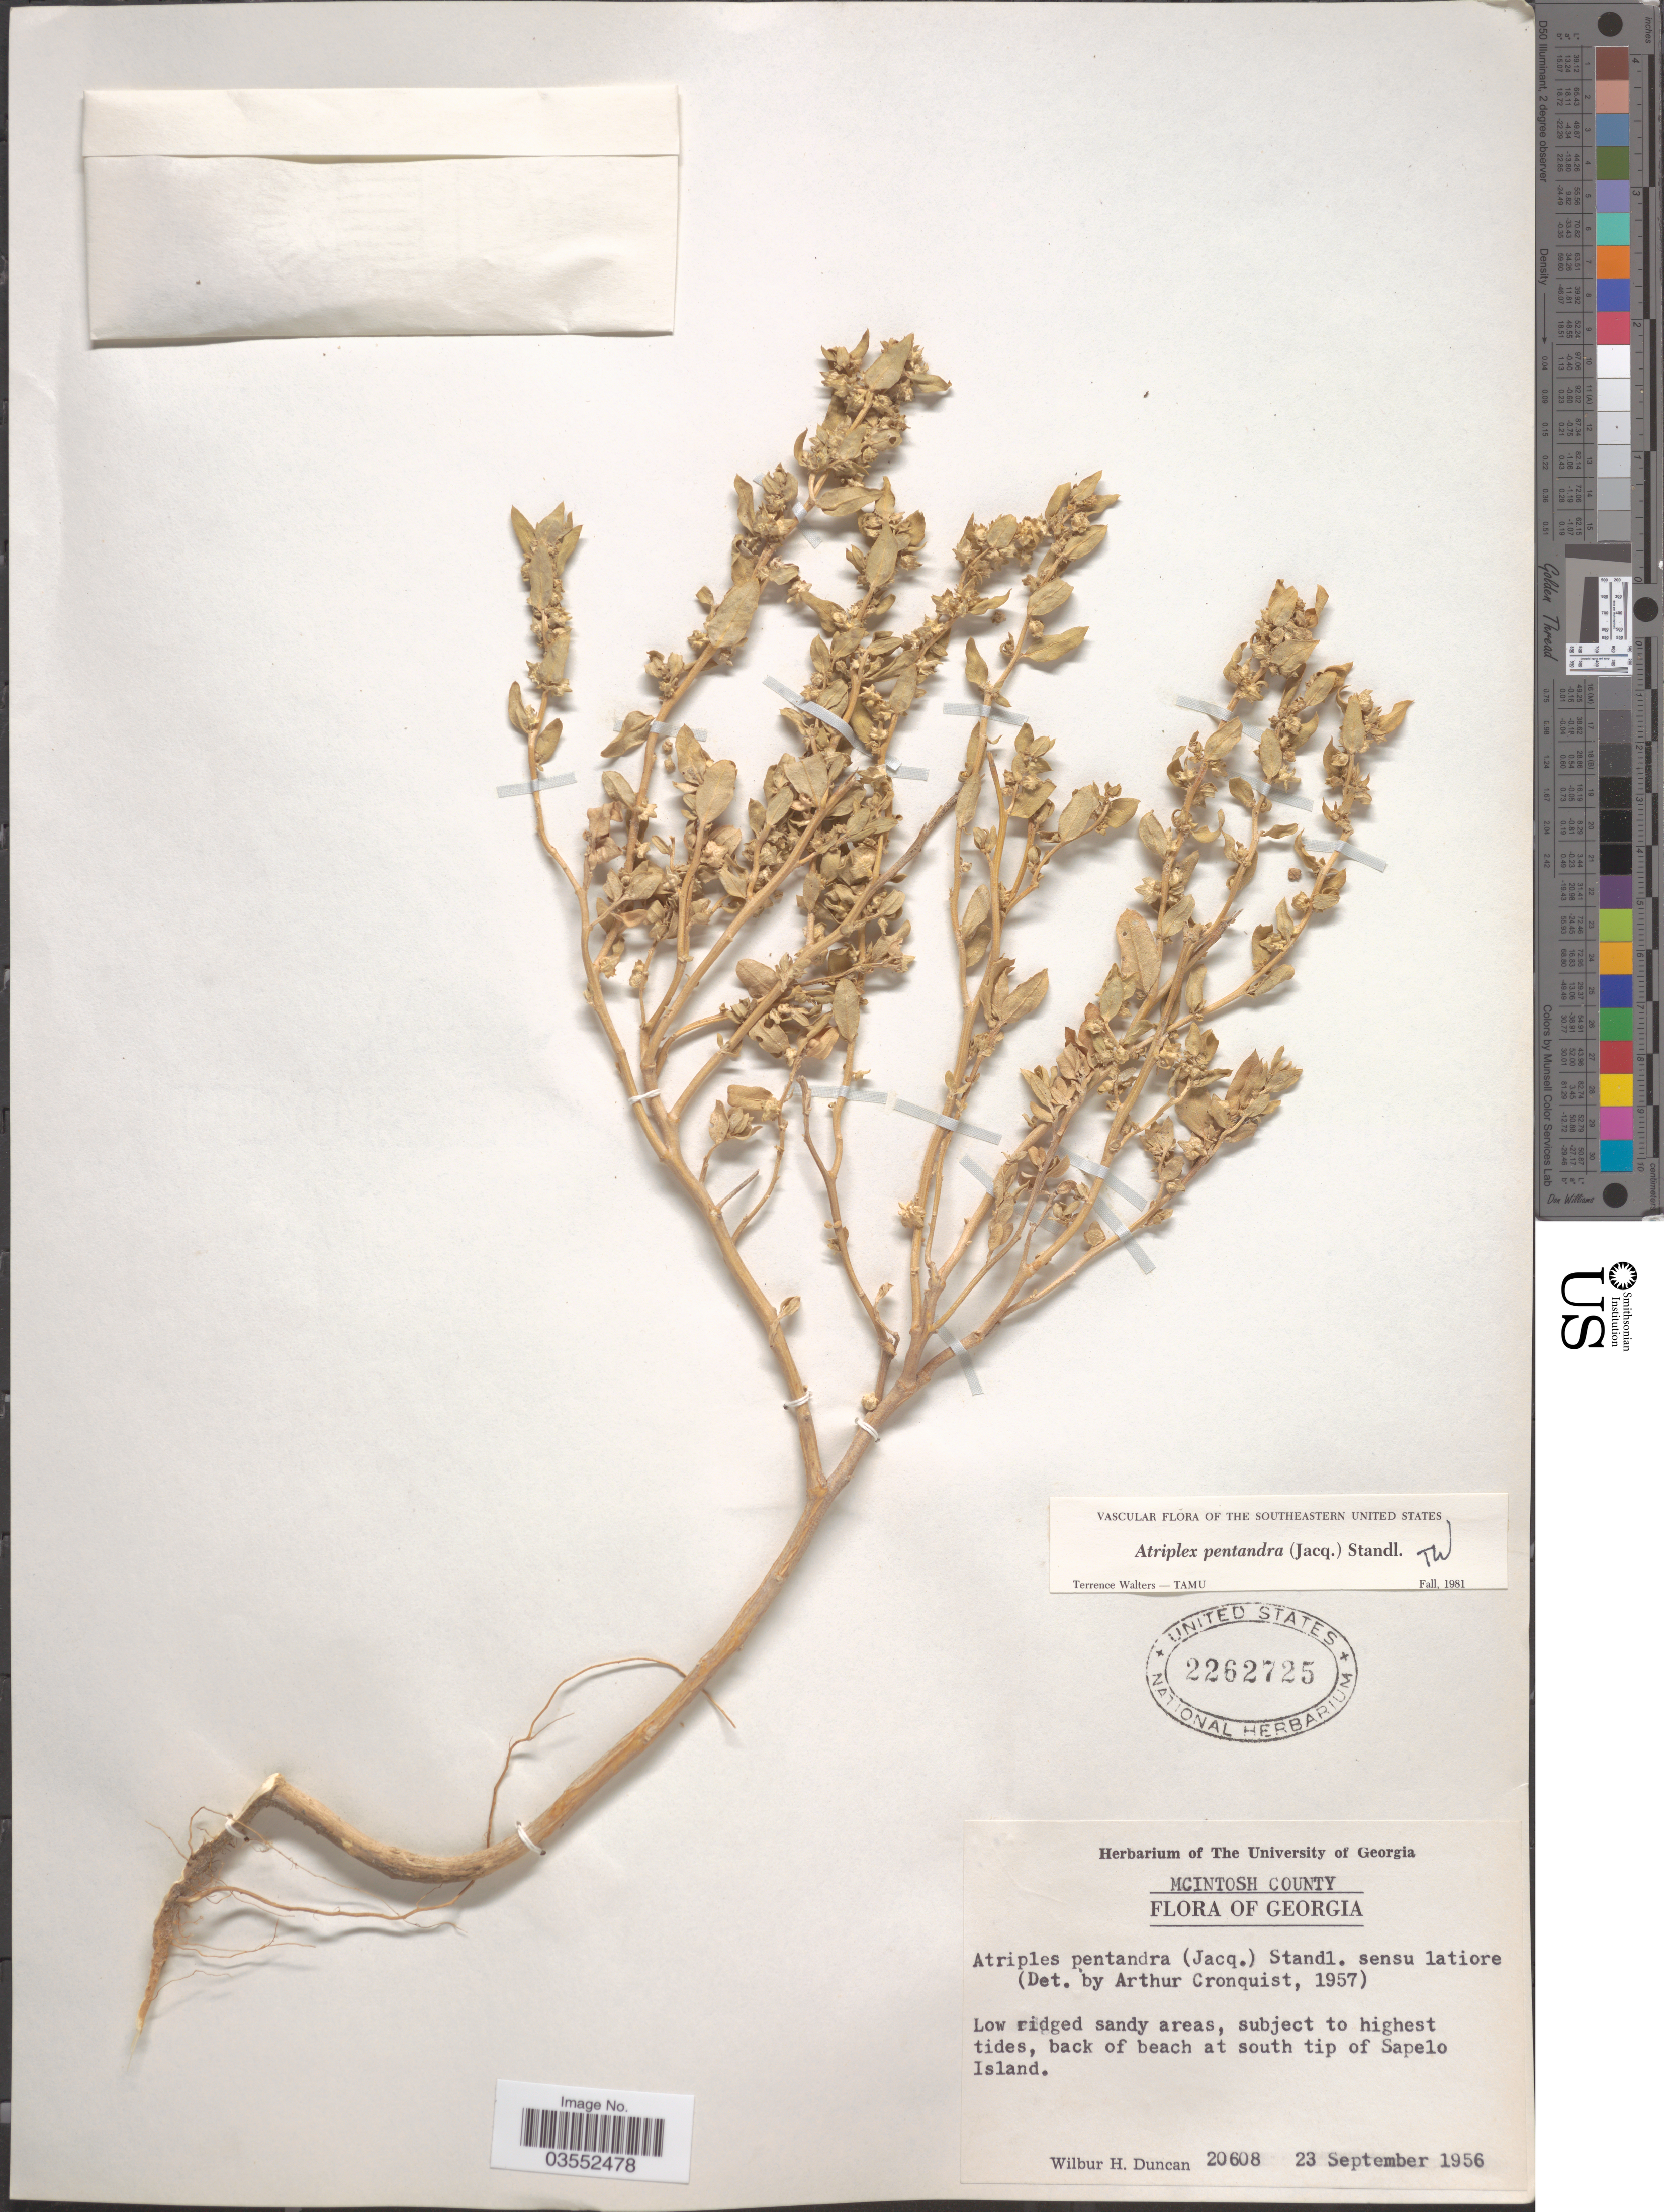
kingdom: Plantae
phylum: Tracheophyta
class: Magnoliopsida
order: Caryophyllales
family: Amaranthaceae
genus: Atriplex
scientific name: Atriplex pentandra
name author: (Jacq.) Standl.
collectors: W. H. Duncan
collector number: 20608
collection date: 1956-09-23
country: United States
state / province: Georgia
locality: McIntosh County. Back of beach at south tip of Sapelo Island.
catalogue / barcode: US 2262725